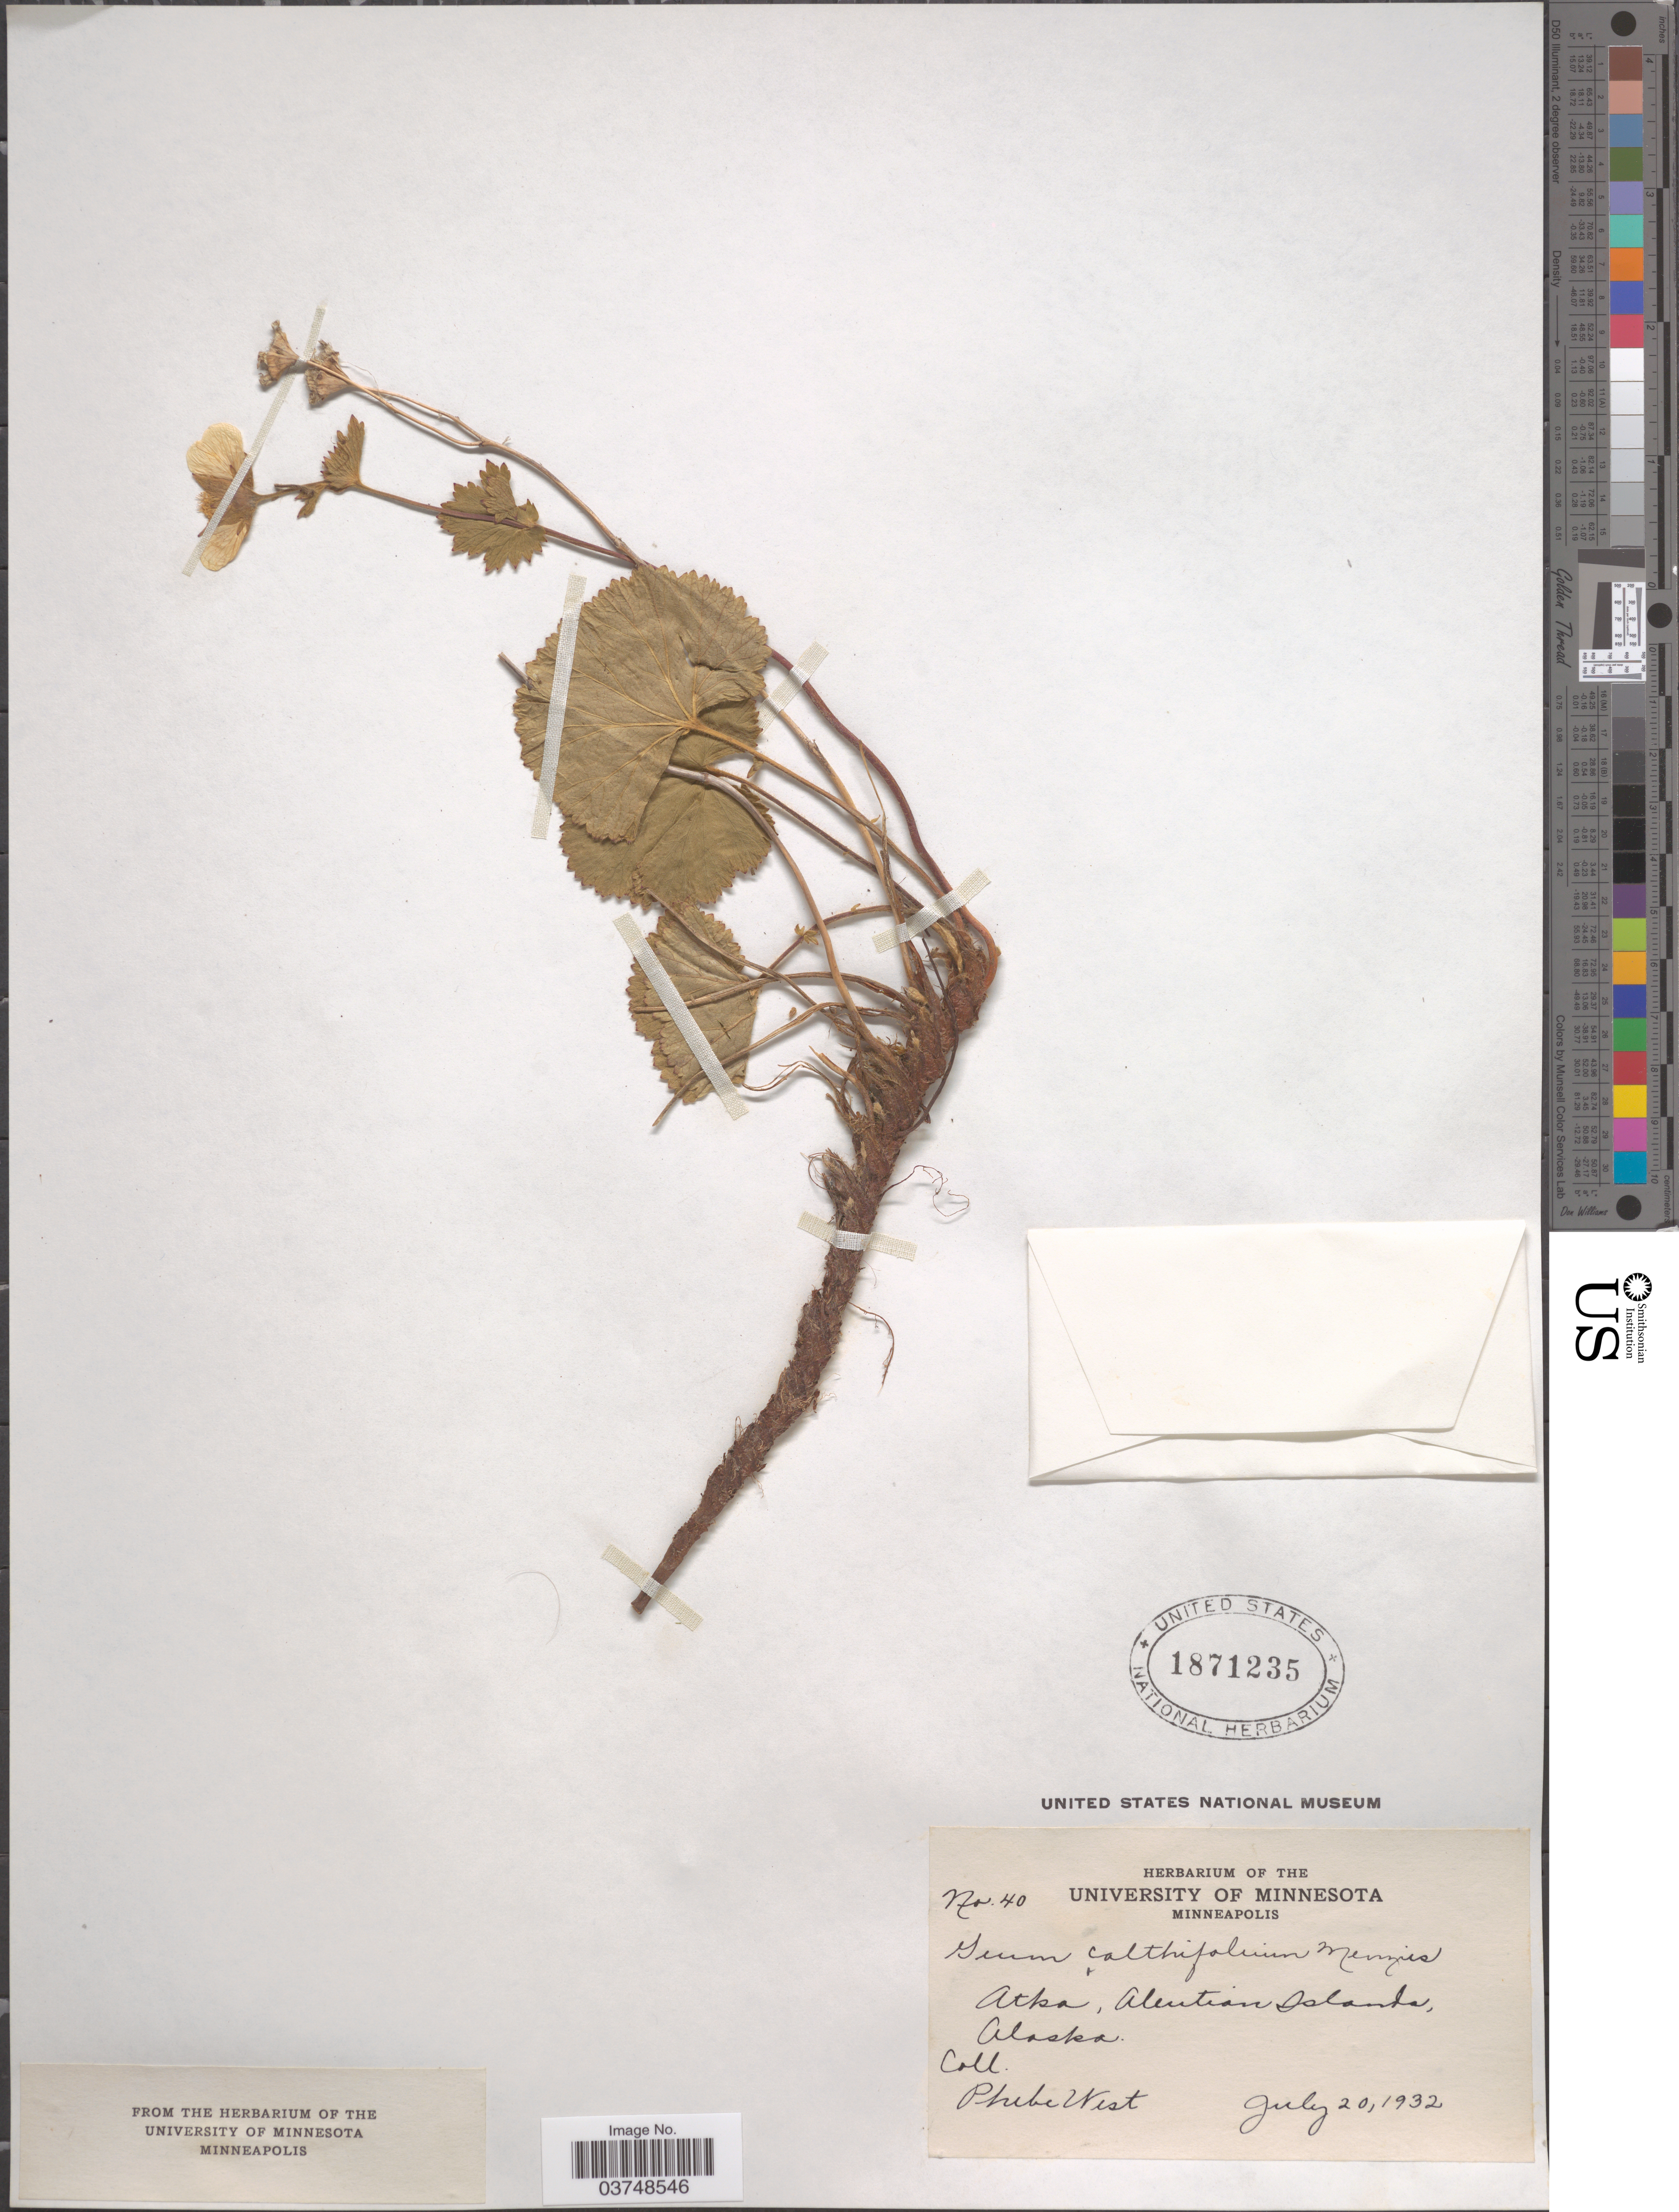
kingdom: Plantae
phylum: Tracheophyta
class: Magnoliopsida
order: Rosales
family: Rosaceae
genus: Geum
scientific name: Geum calthifolium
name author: Menzies ex Sm.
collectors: P. West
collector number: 40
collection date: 1932-07-20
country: United States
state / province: Alaska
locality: Atka, Aleutian Islands.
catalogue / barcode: US 1871235